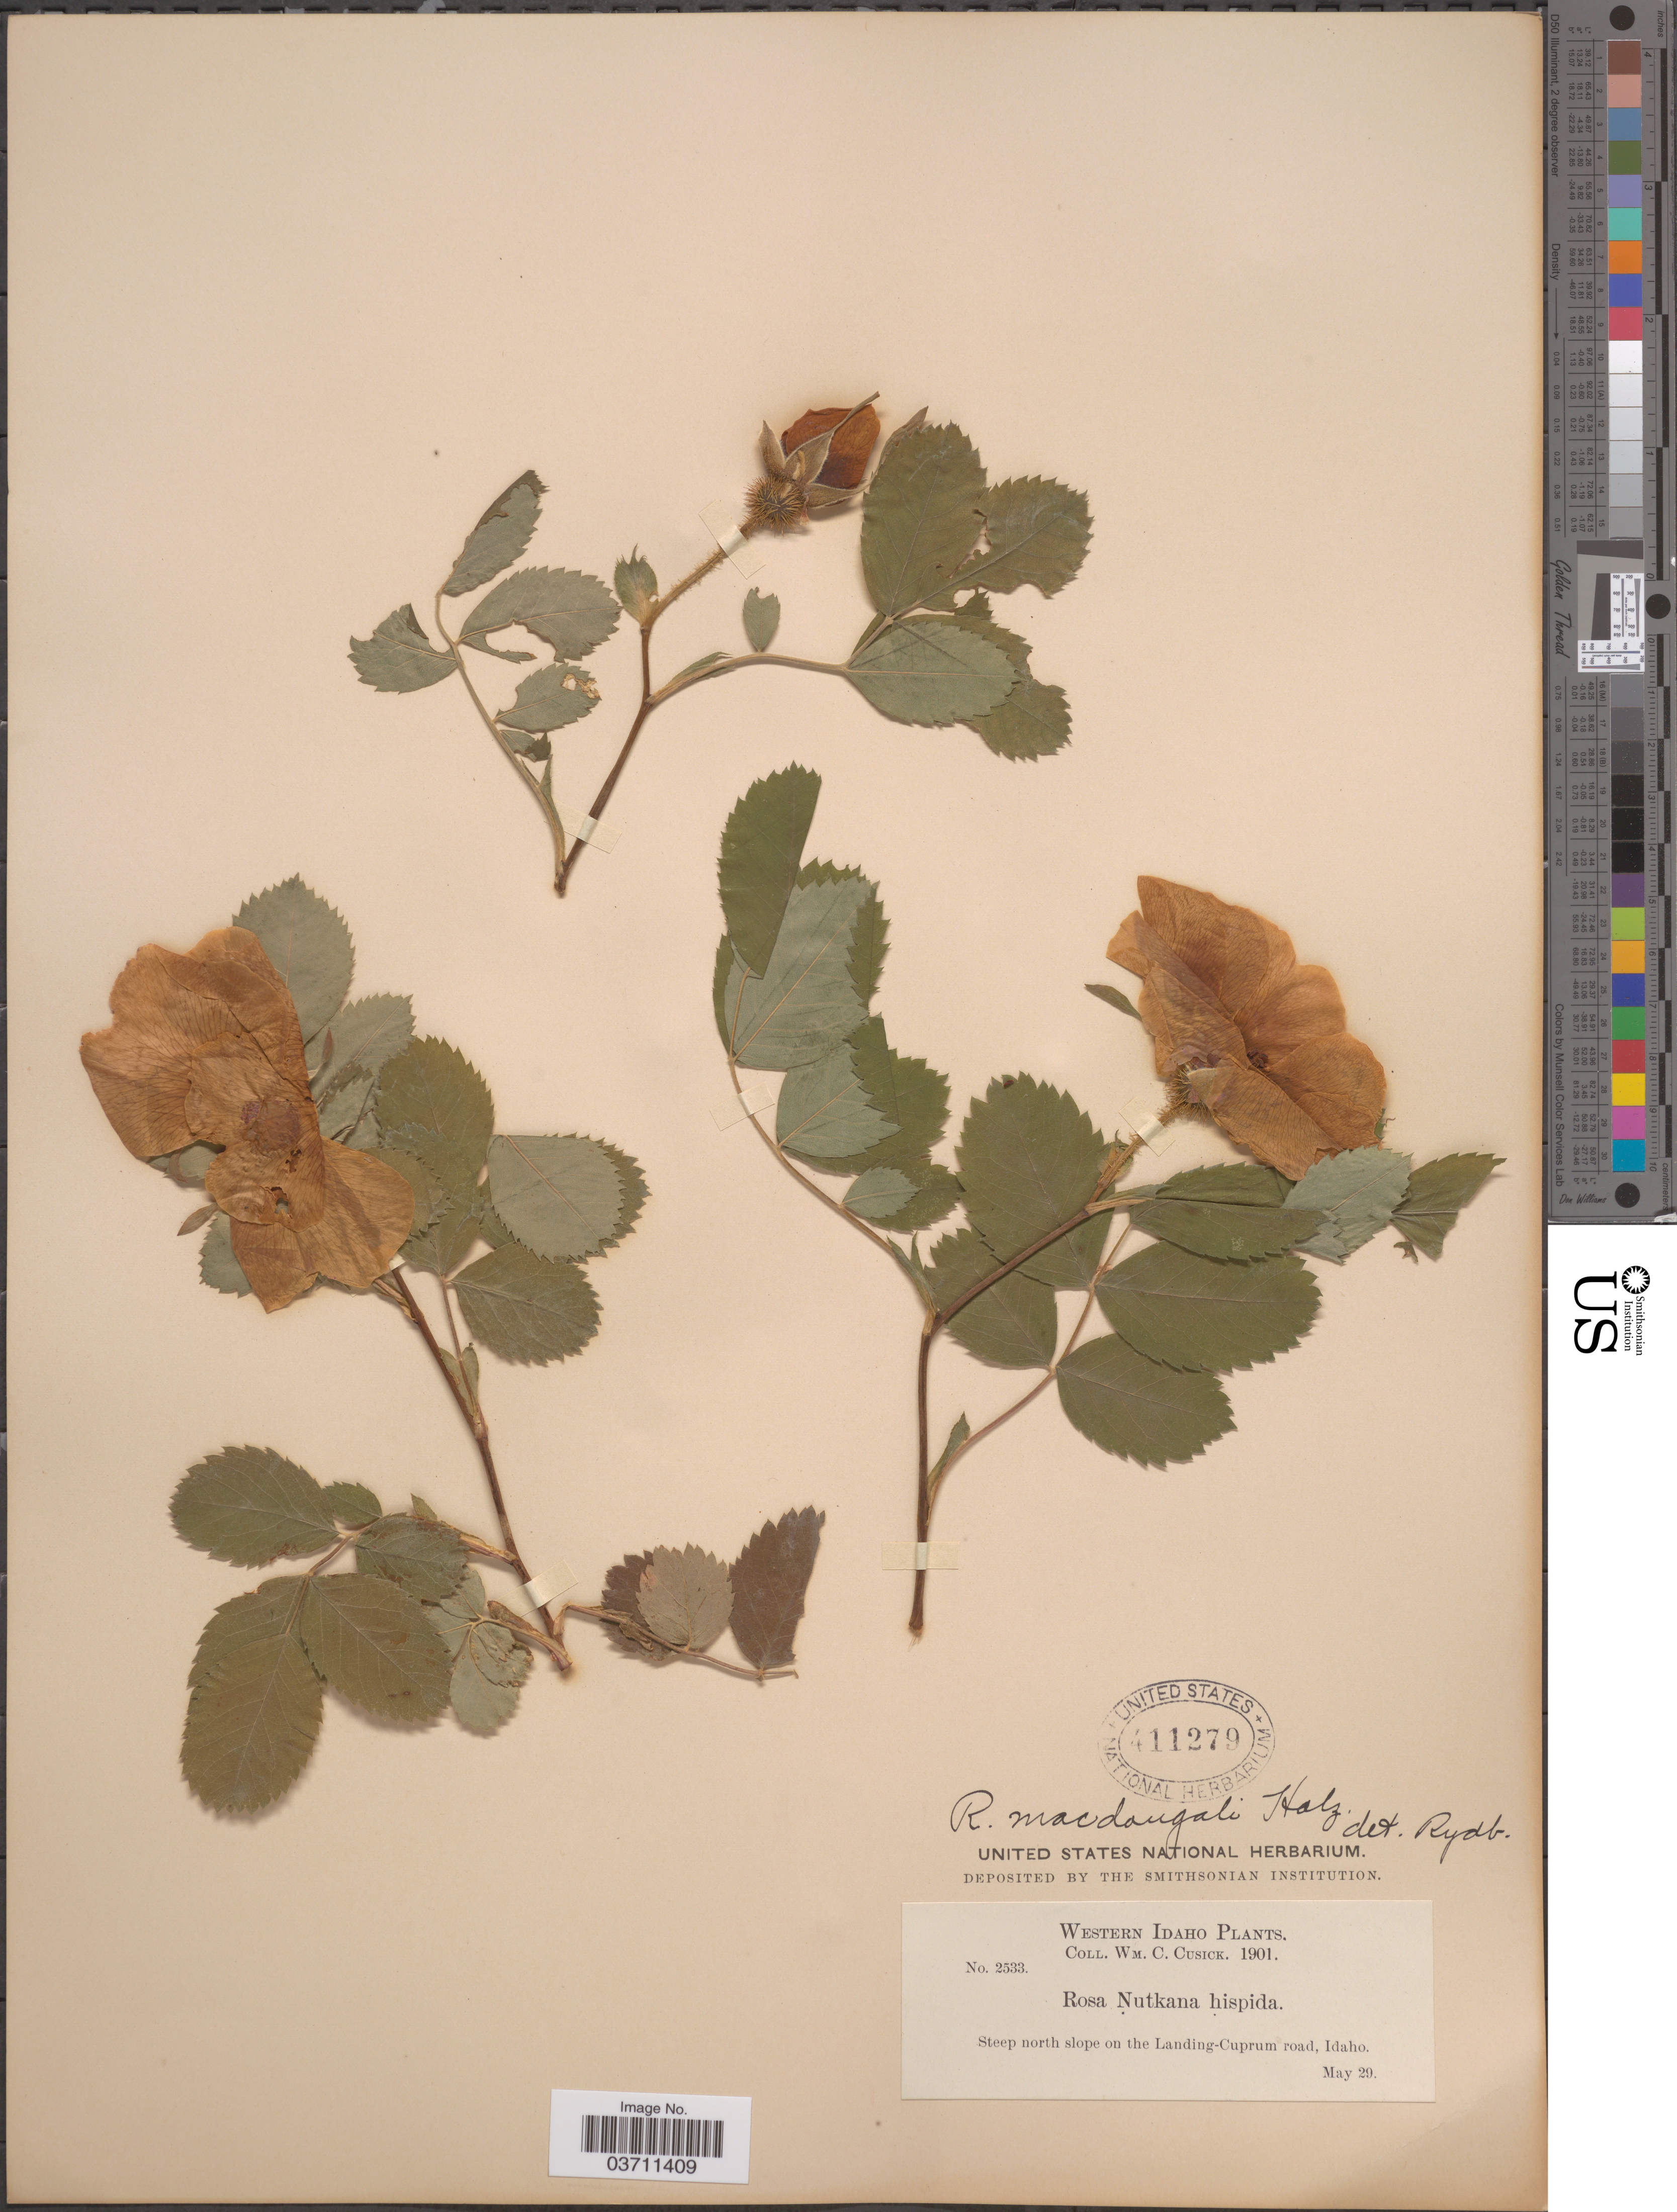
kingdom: Plantae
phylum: Tracheophyta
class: Magnoliopsida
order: Rosales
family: Rosaceae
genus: Rosa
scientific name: Rosa macdougali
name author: Holz.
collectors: W. C. Cusick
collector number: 2533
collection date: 1901-05-29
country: United States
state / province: Idaho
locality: Western Idaho. Steep north slope on the Landing-Cuprum road.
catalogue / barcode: US 411279